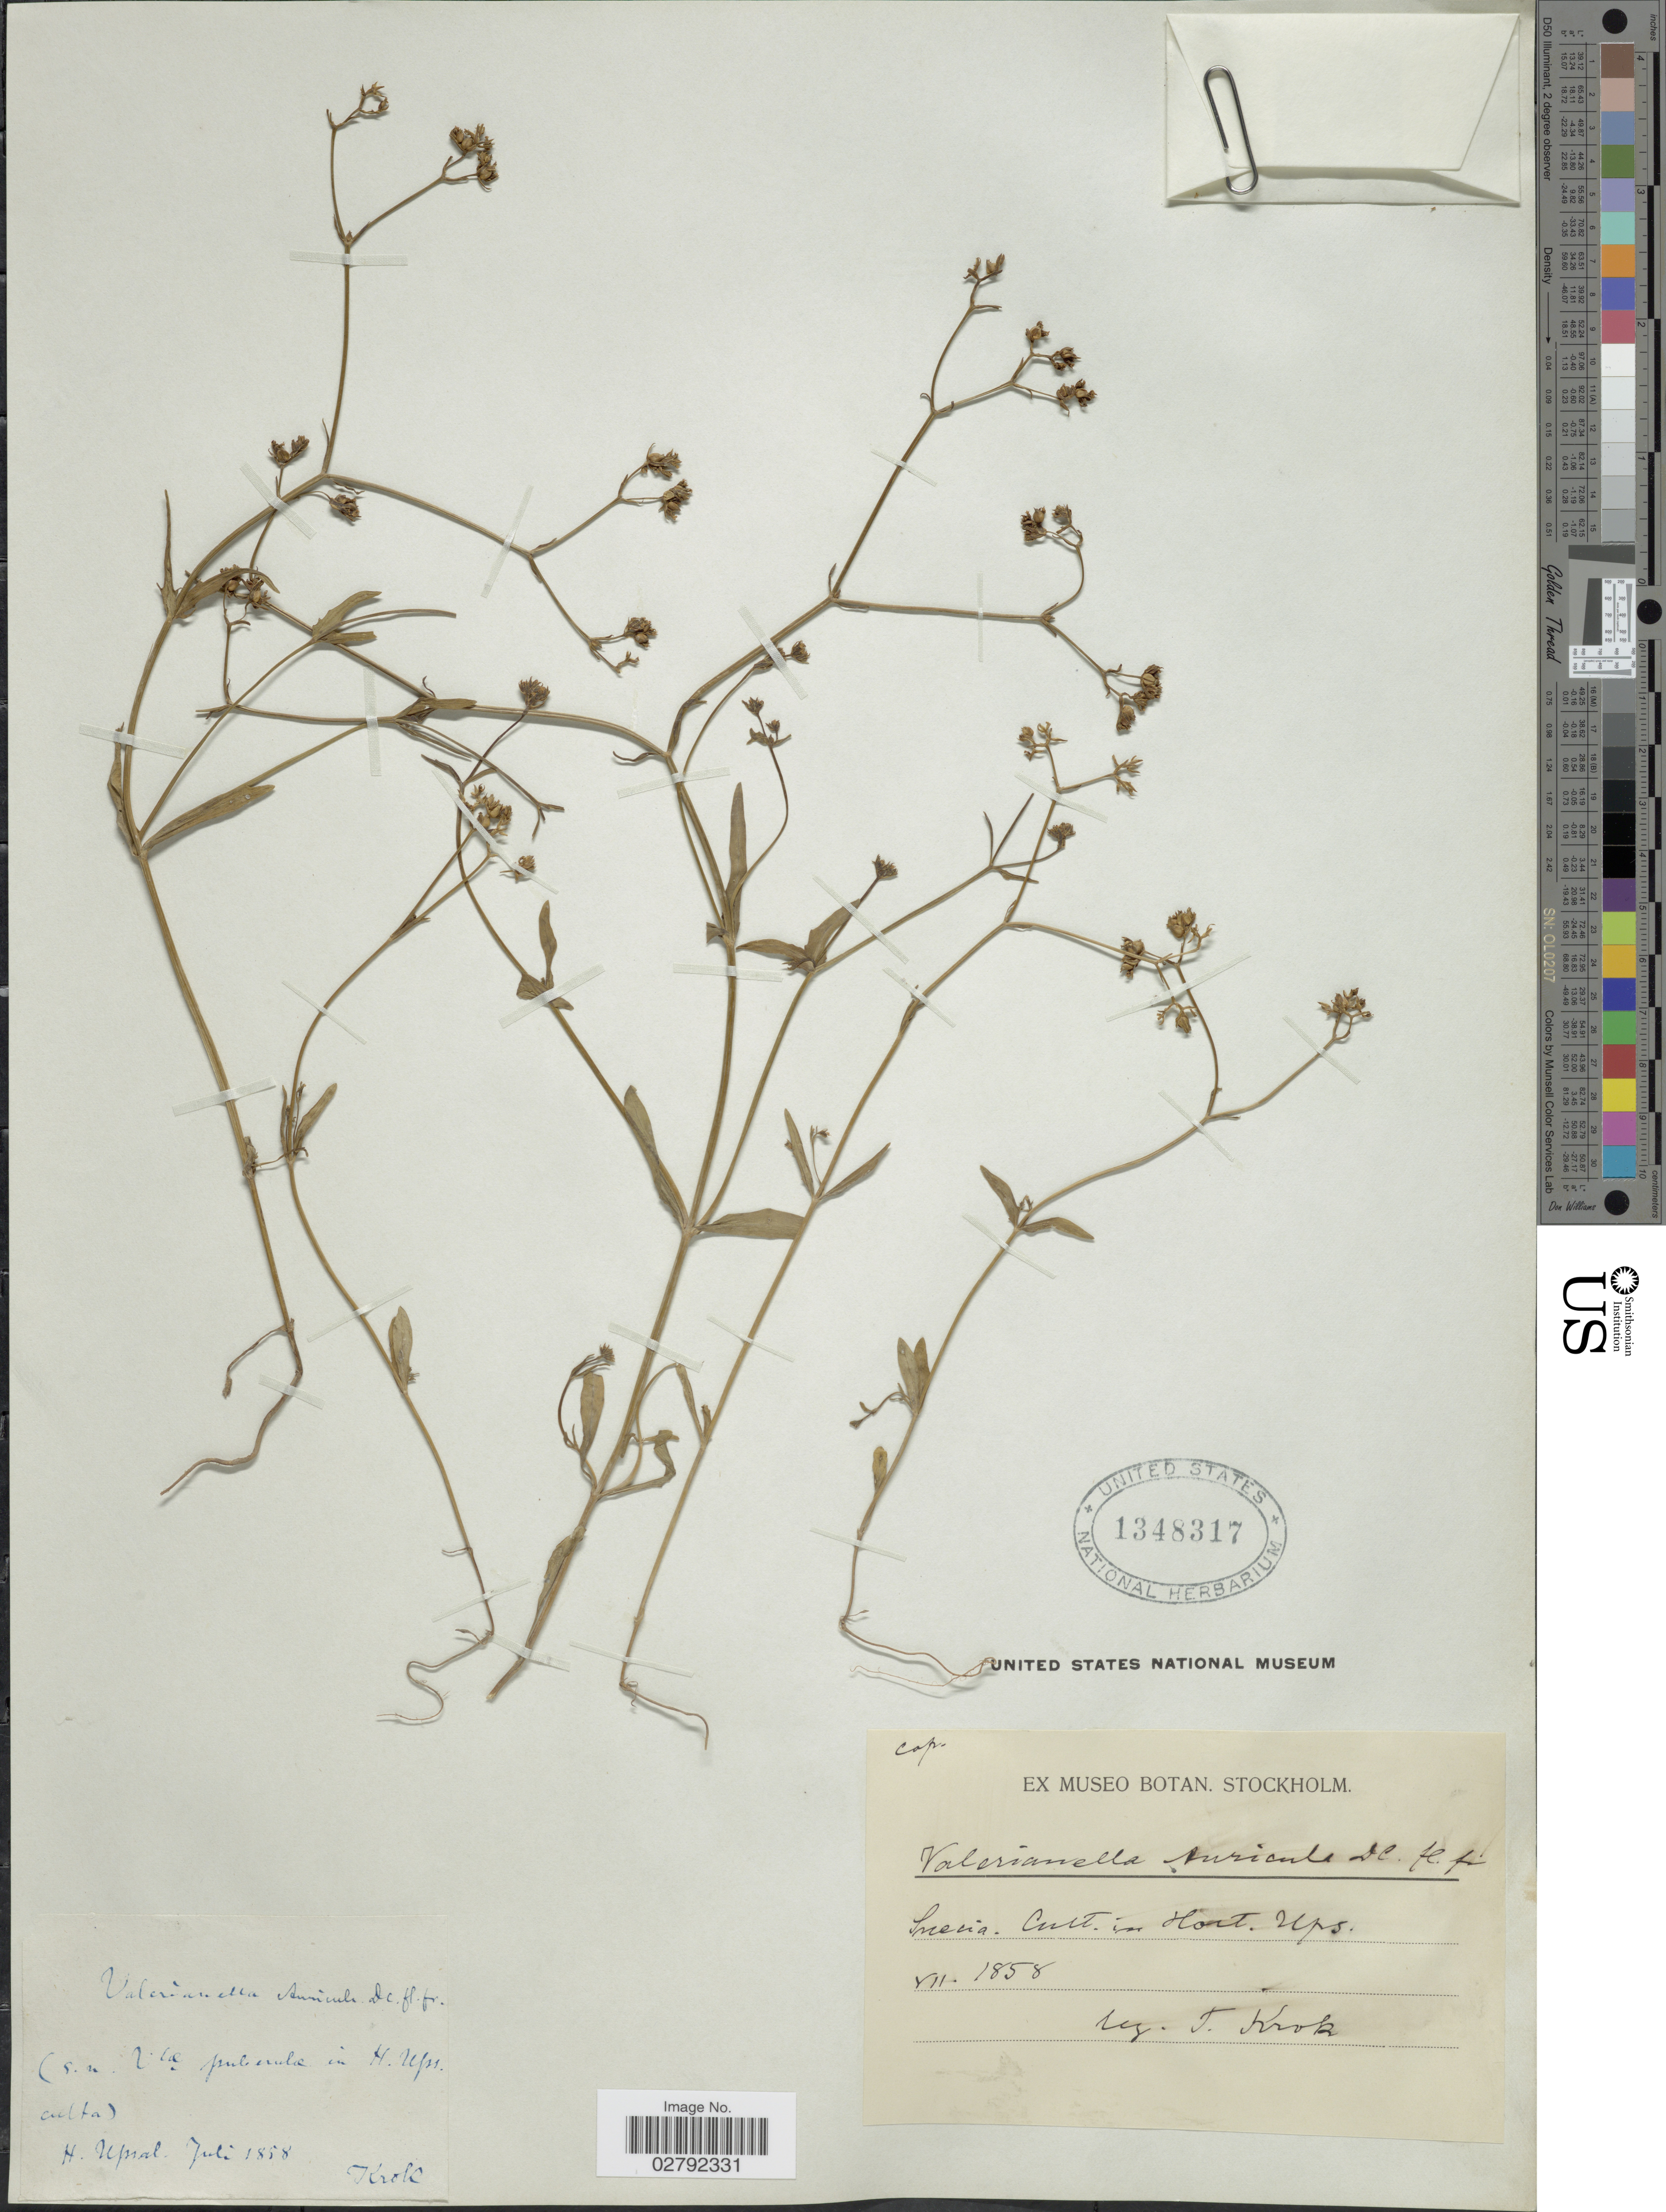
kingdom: Plantae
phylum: Tracheophyta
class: Magnoliopsida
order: Dipsacales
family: Caprifoliaceae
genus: Valerianella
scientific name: Valerianella auricula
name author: DC.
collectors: T. Krok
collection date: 1858-07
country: Sweden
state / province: Uppsala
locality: Cult. in Hort. Ups.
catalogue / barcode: US 1348317